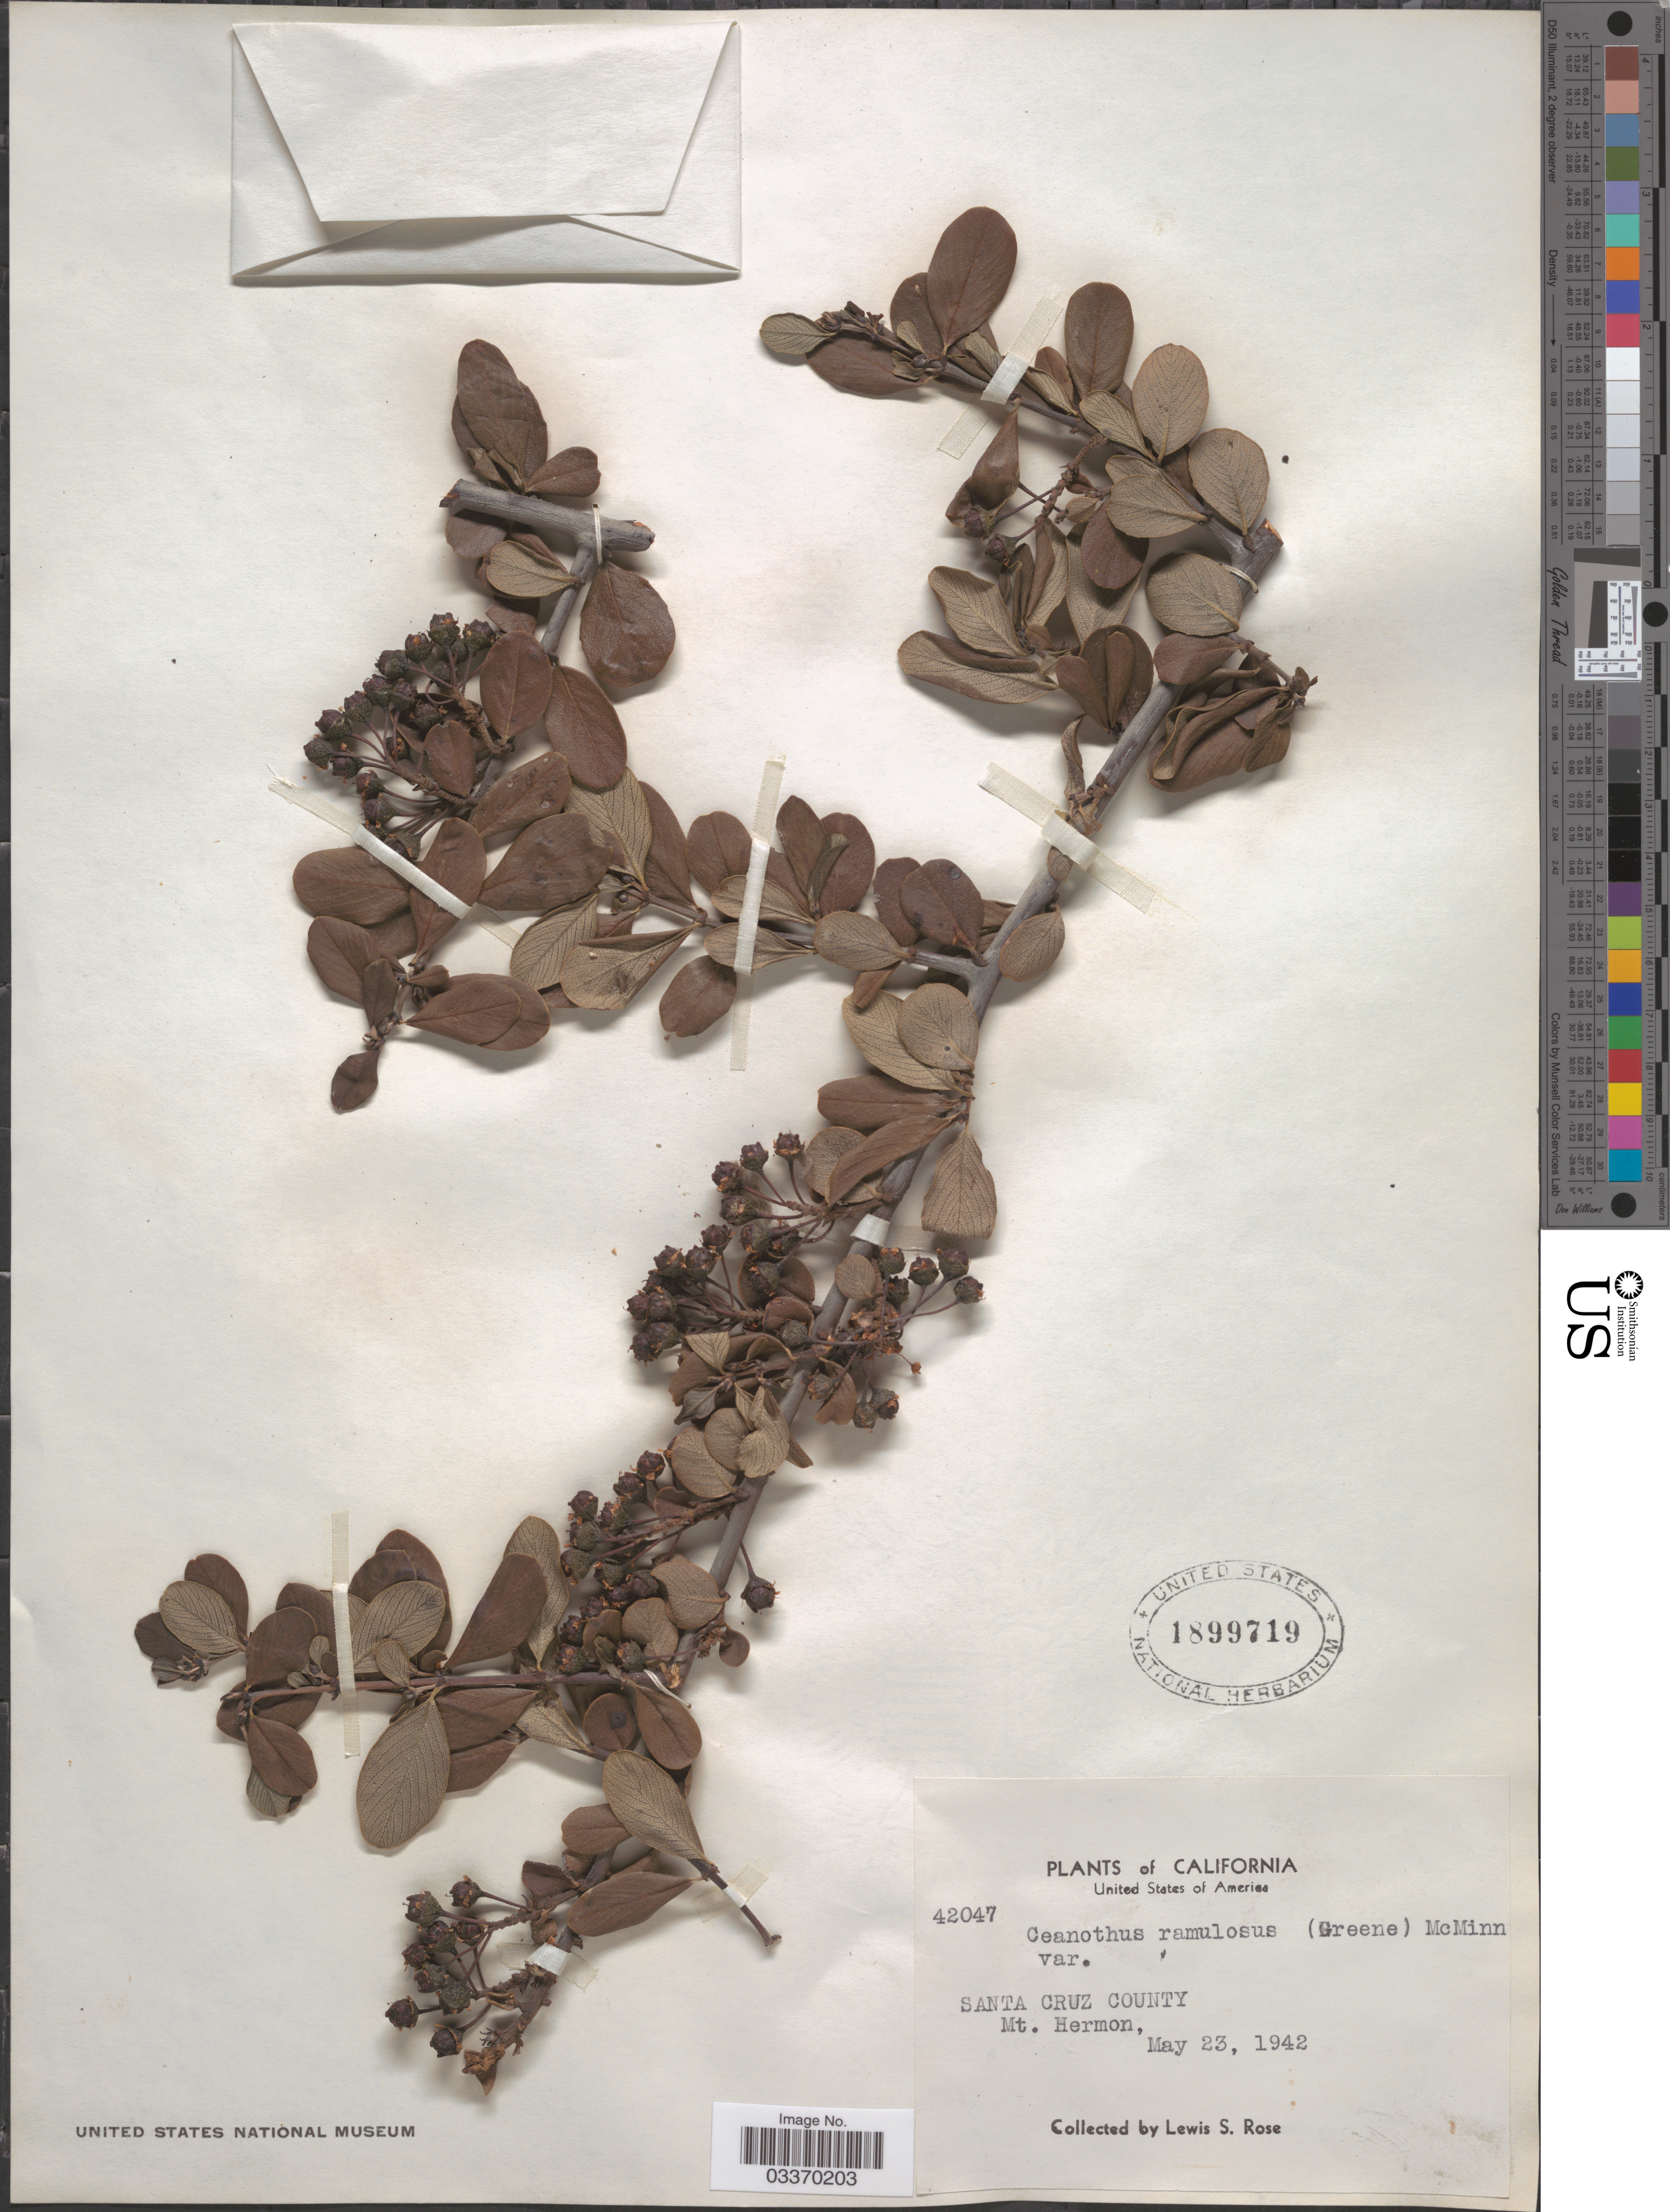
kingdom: Plantae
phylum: Tracheophyta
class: Magnoliopsida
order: Rosales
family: Rhamnaceae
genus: Ceanothus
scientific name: Ceanothus ramulosus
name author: (Greene) McMinn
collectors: L. S. Rose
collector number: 42047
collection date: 1942-05-23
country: United States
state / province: California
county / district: Santa Cruz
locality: Santa Cruz County, Mt. Hermon.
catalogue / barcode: US 1899719